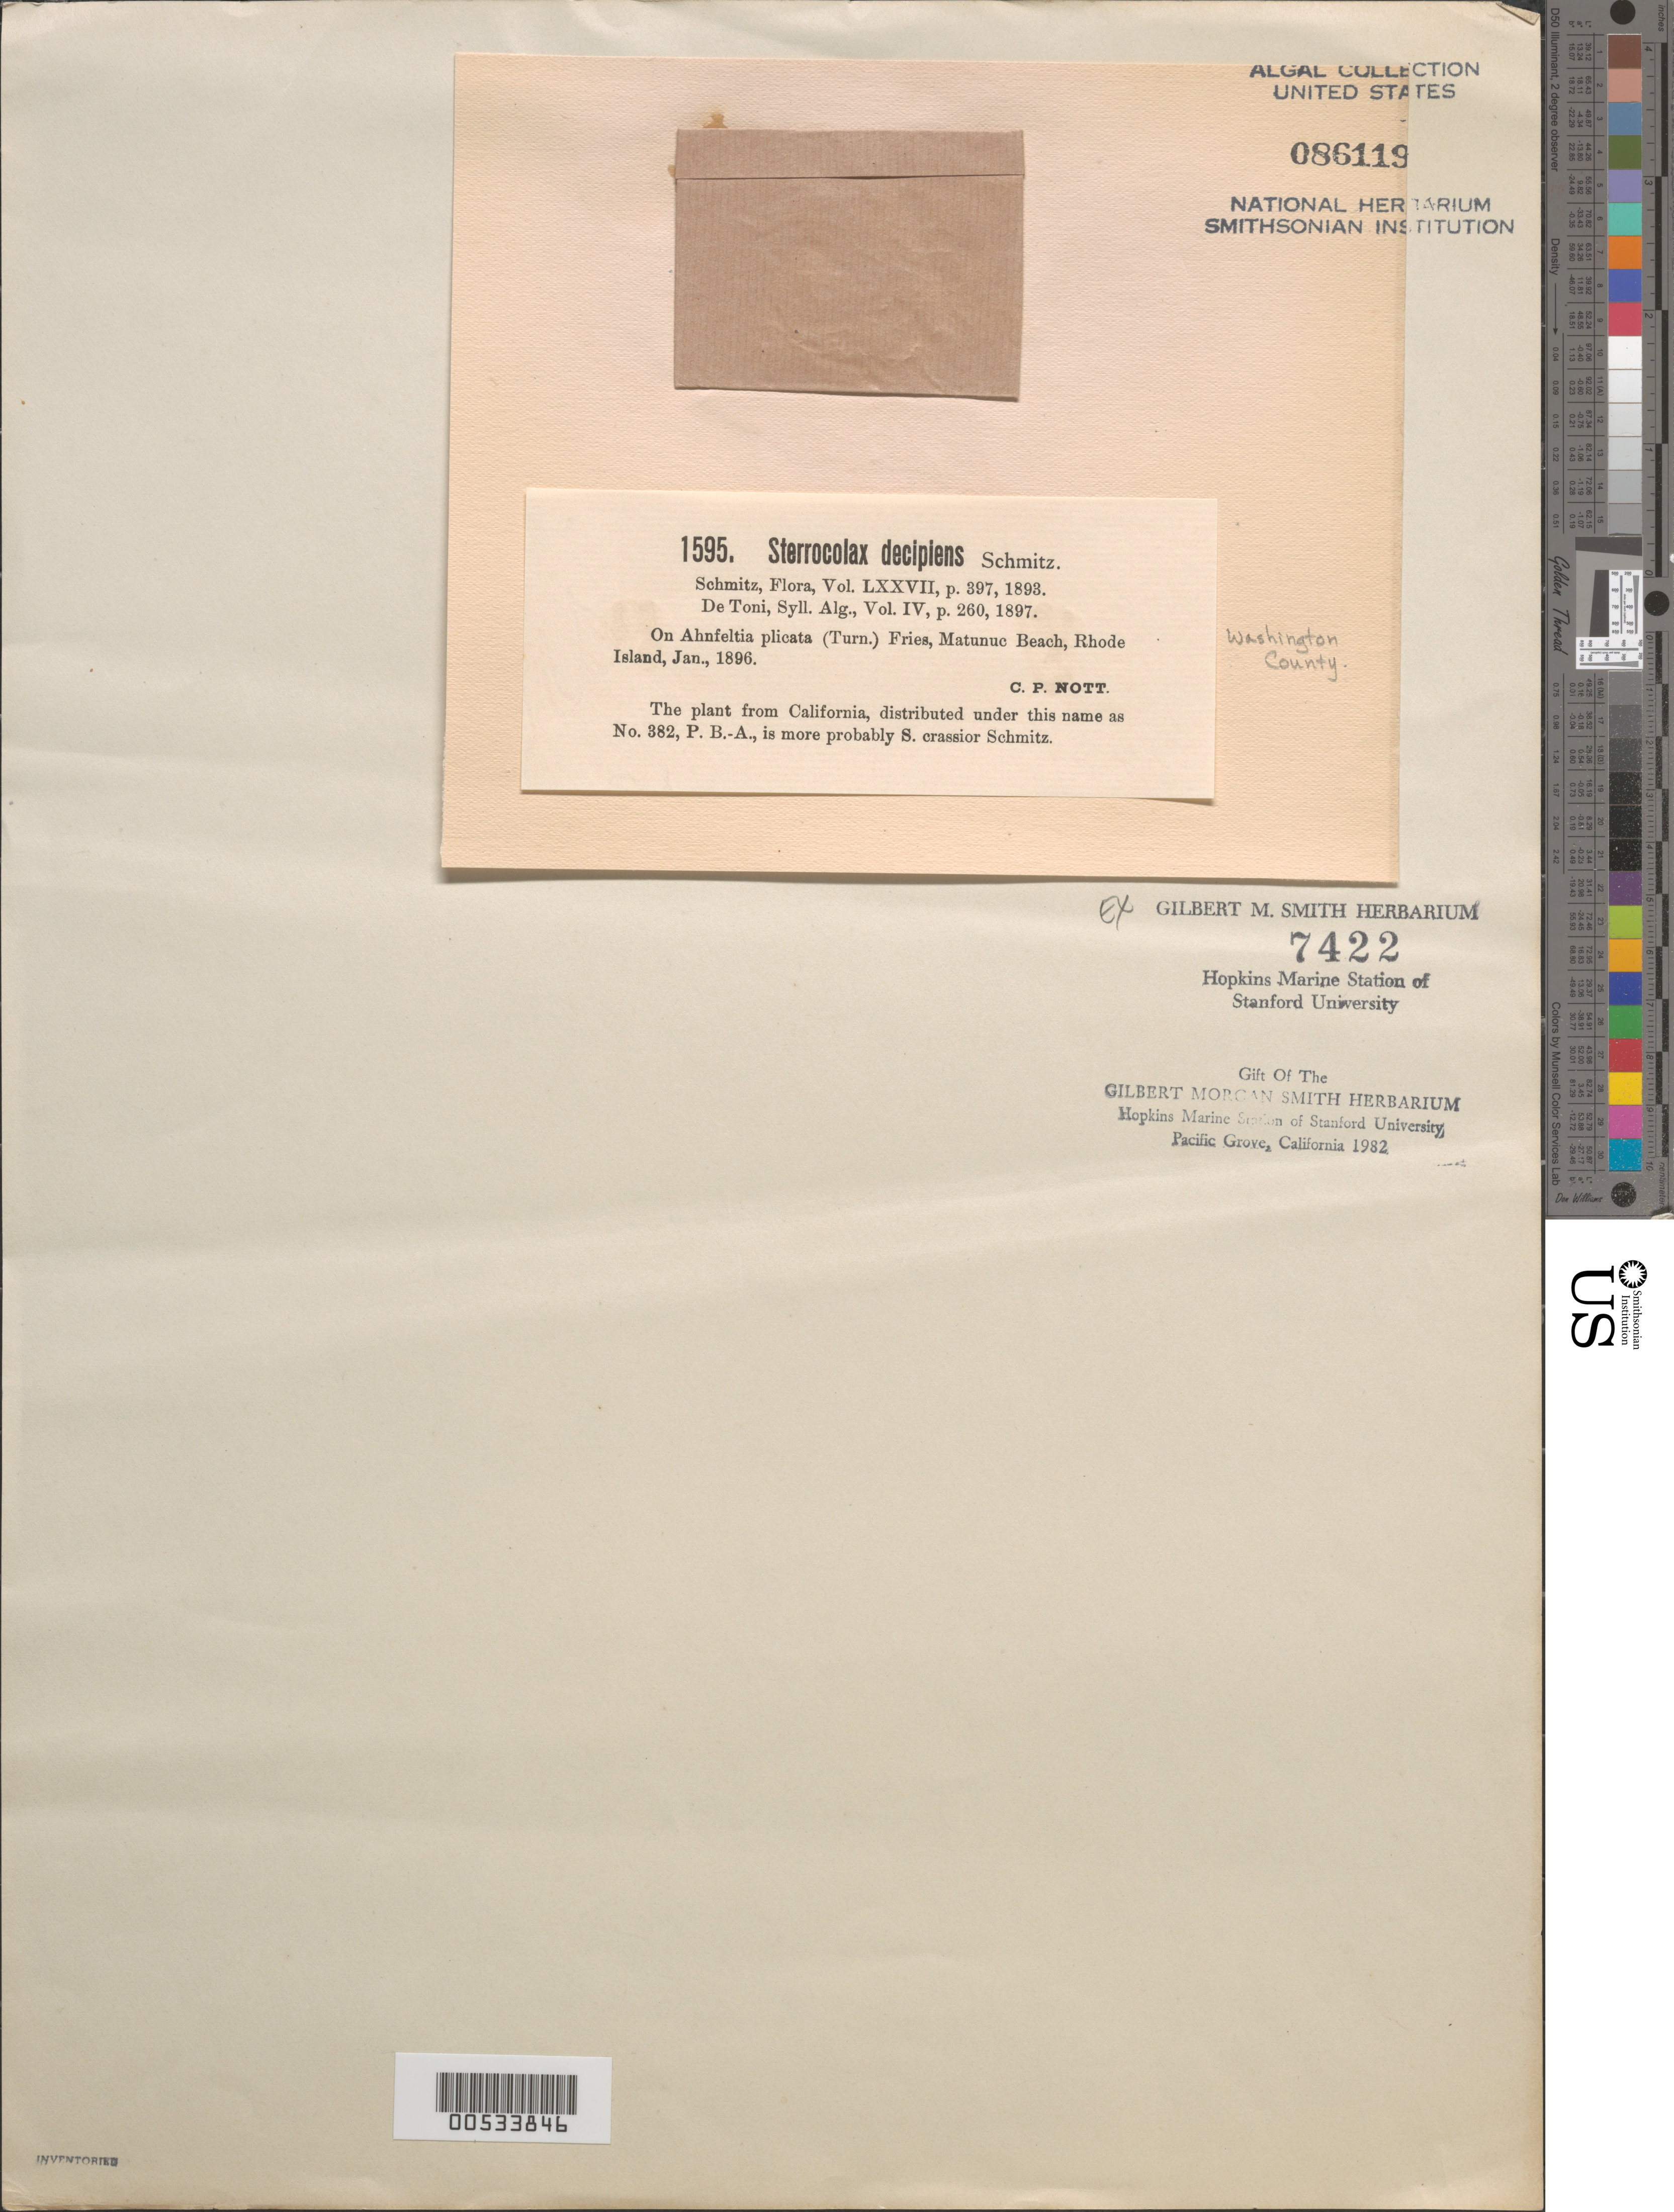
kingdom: Plantae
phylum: Rhodophyta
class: Florideophyceae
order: Ahnfeltiales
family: Ahnfeltiaceae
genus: Ahnfeltia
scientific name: Ahnfeltia plicata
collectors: C. Nott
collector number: PB-A 1595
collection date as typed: Jan 1896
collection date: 1896-01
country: United States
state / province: Rhode Island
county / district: Washington County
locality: Matunuck Beach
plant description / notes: Collins, Holden & Setchell, Phycotheca Boreali-Americana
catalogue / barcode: US 86119